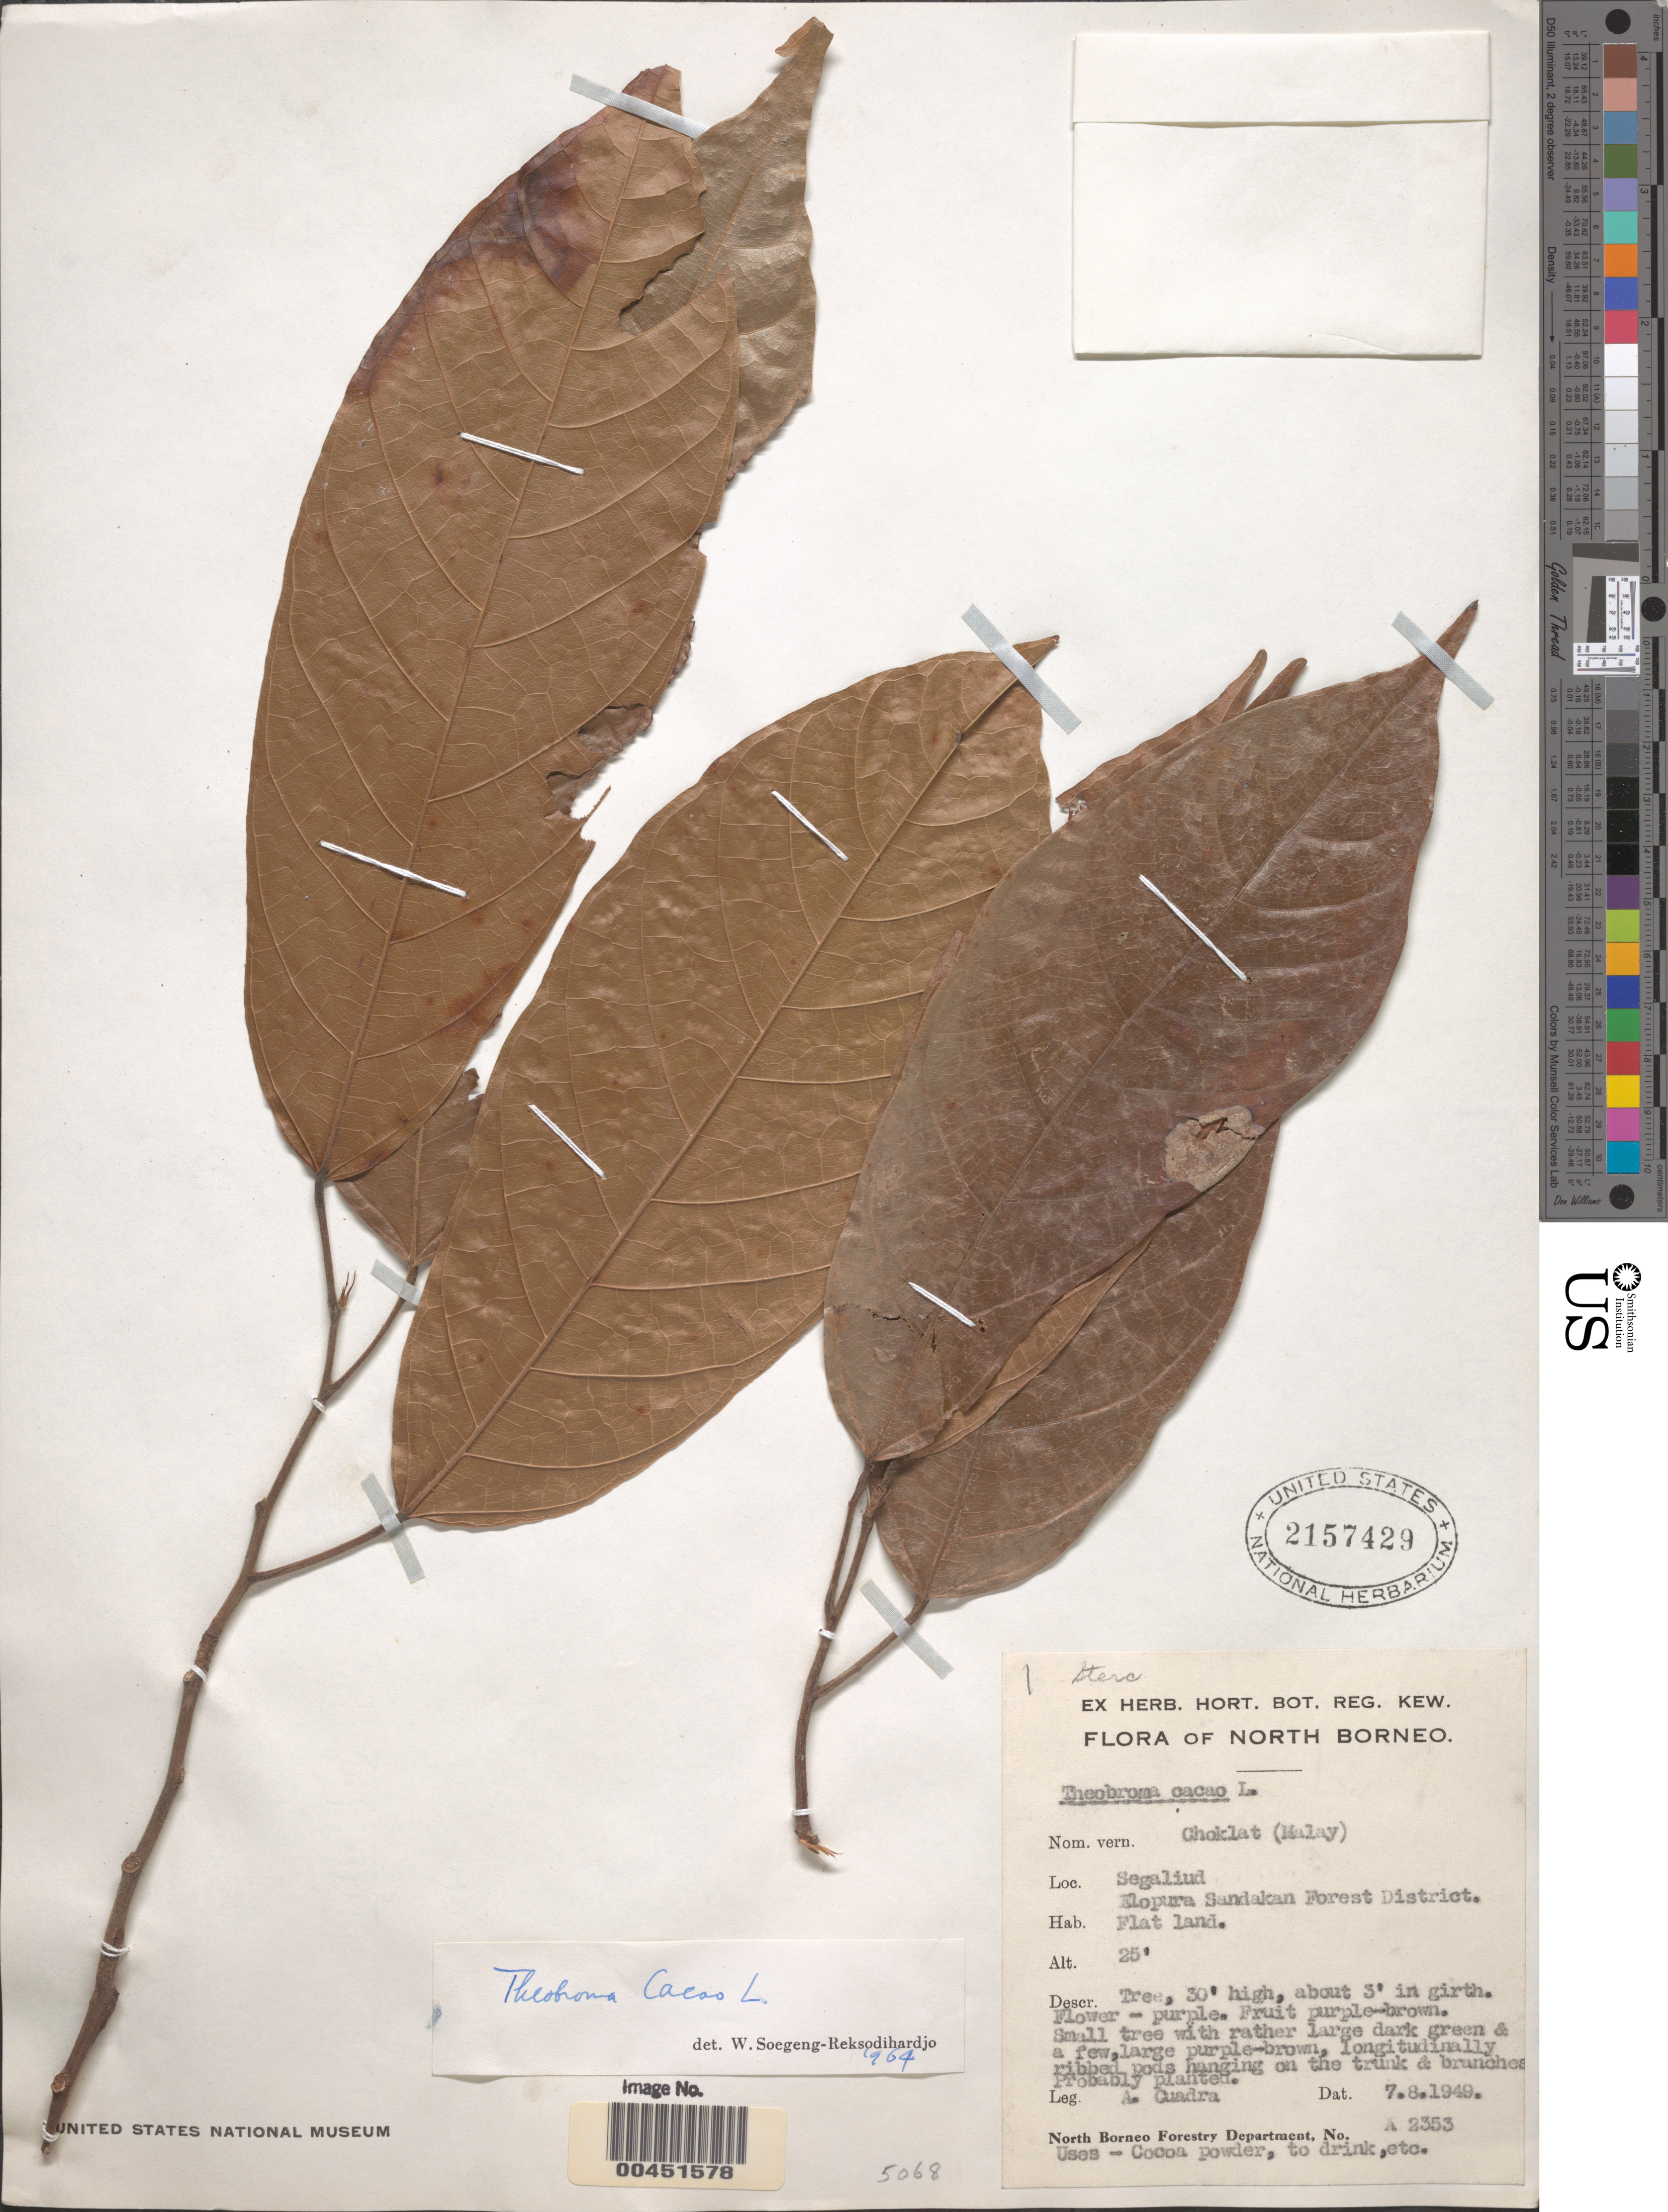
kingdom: Plantae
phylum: Tracheophyta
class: Magnoliopsida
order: Malvales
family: Malvaceae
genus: Theobroma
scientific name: Theobroma cacao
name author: L.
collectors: A. Cuadra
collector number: A2353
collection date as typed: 07 Aug 1949 or 08 Jul 1949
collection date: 1949-07-08 or 1949-08-07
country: Malaysia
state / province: Sabah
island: Borneo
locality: Segaliud, Elopura Sandakan Forest Dist.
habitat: Flat land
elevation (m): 8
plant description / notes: Common name: Choklat; Common name language: Malay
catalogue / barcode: US 2157429